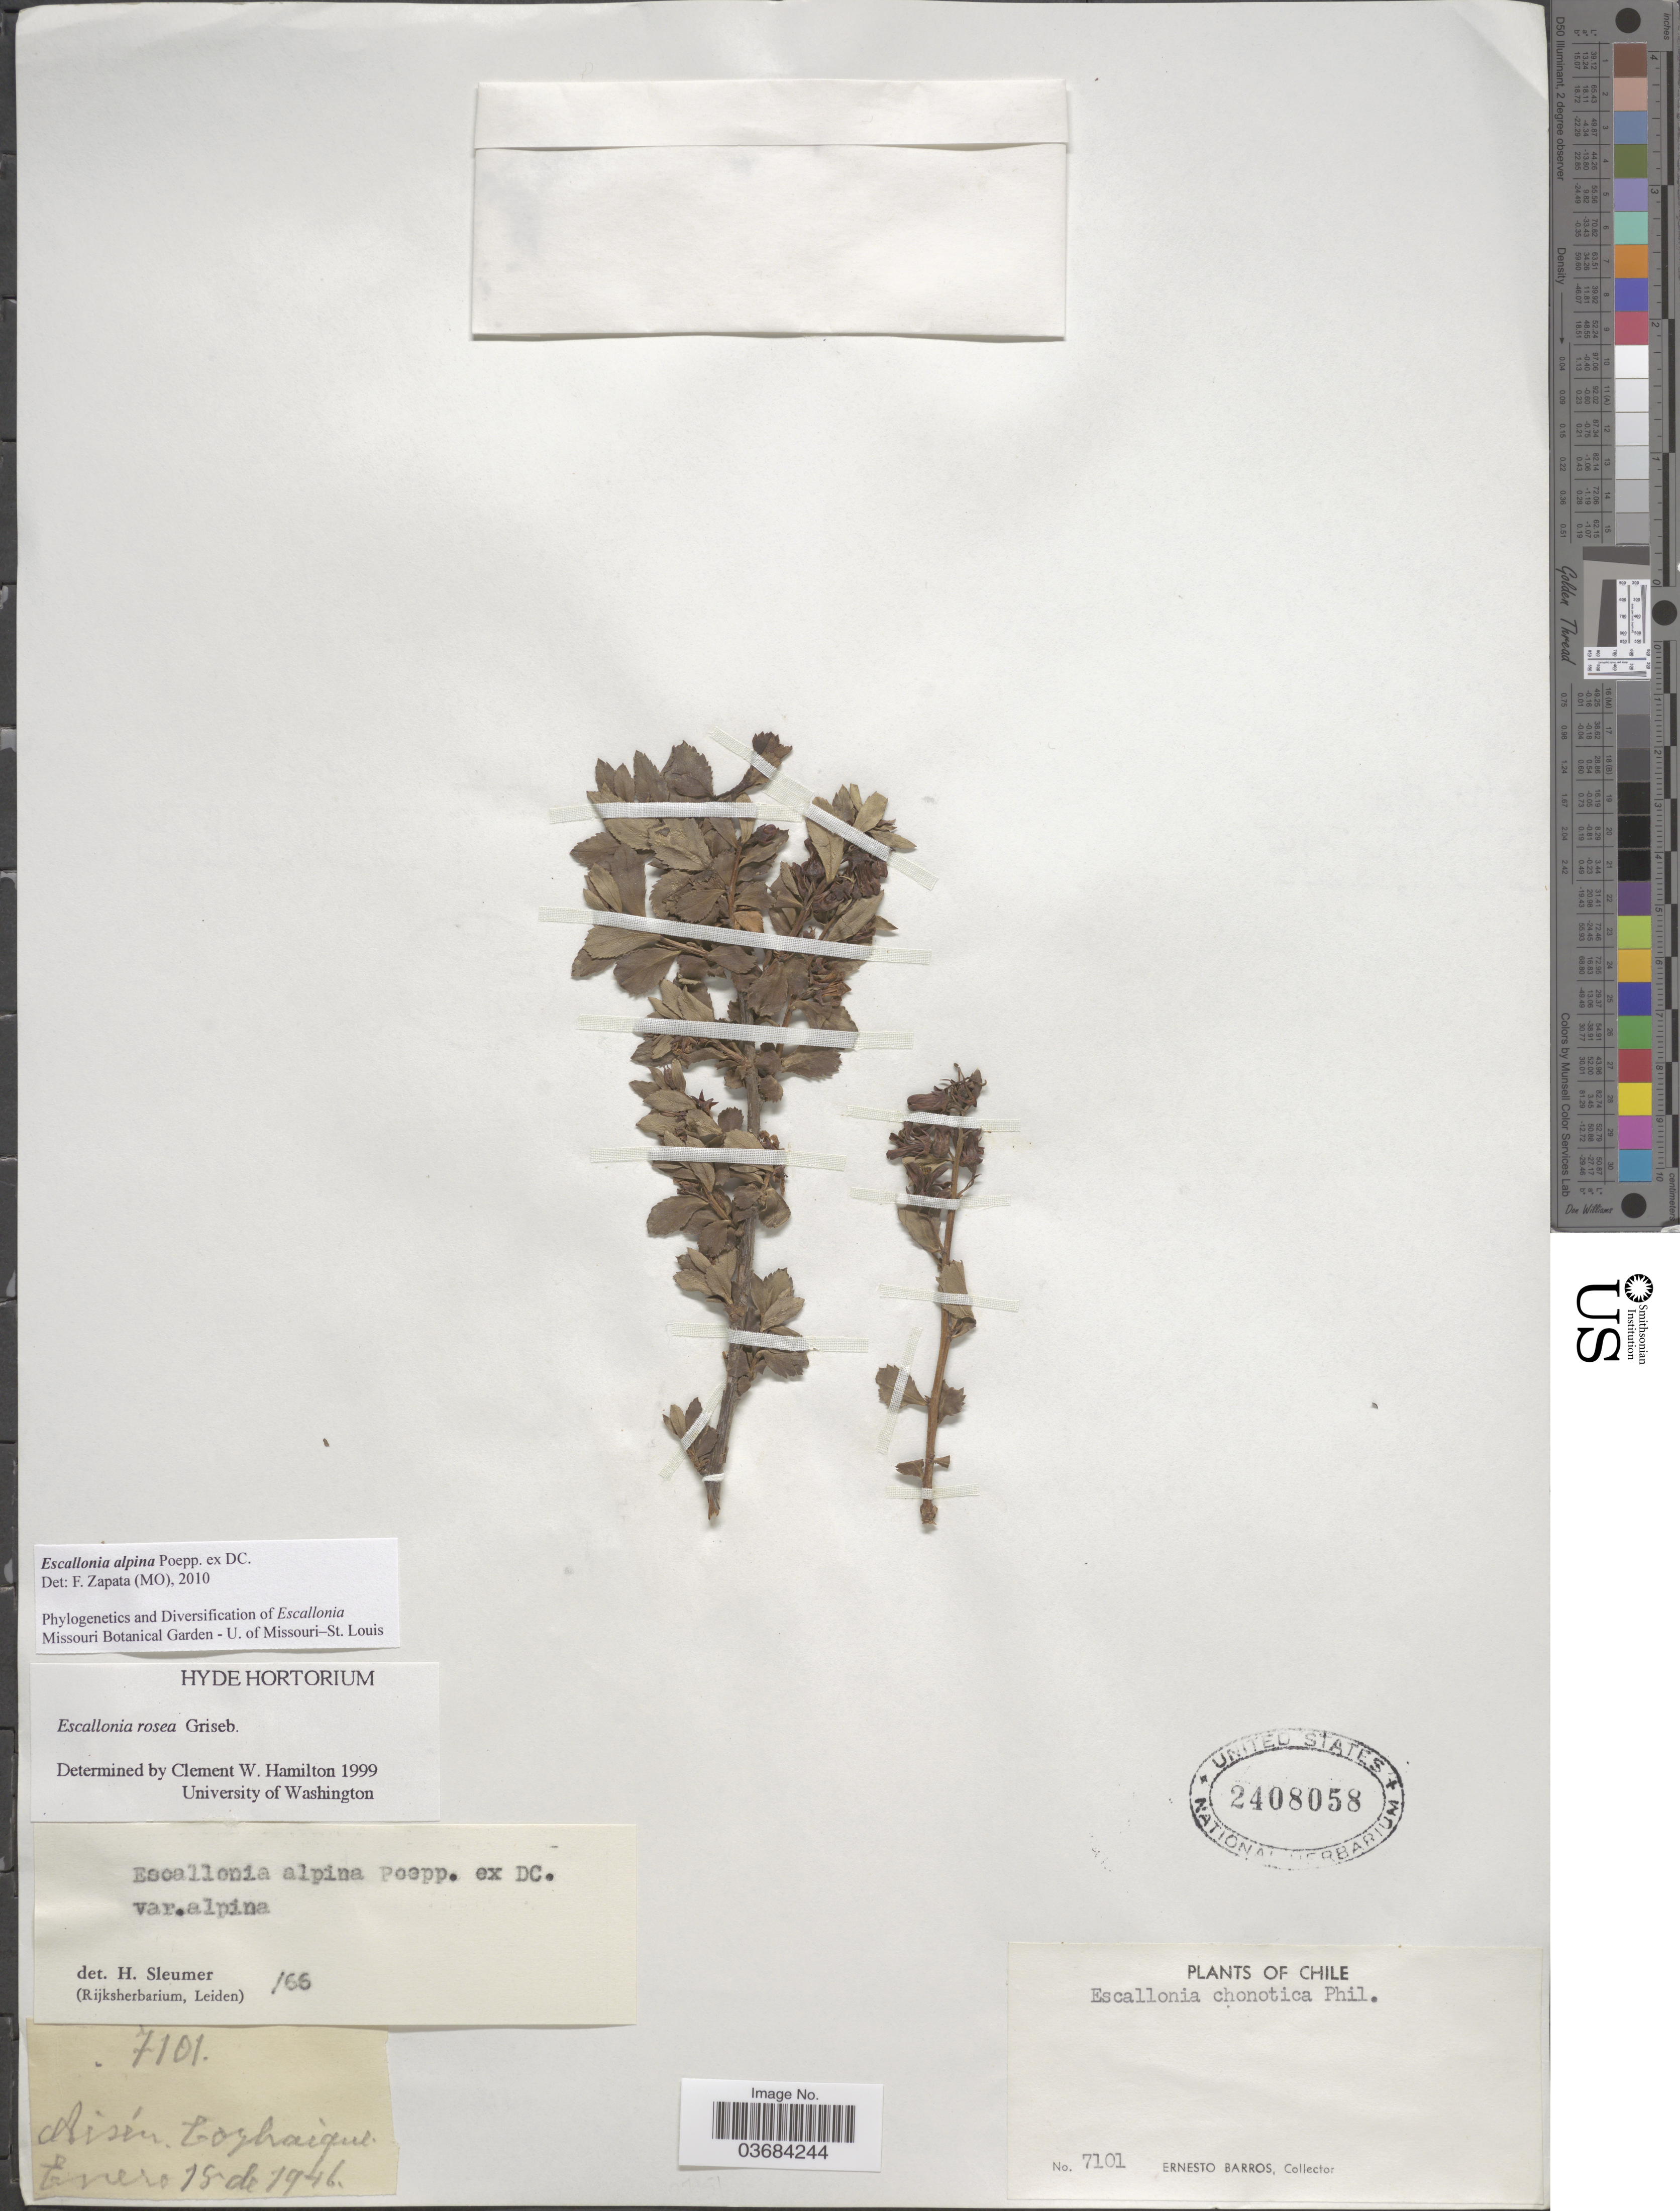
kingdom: Plantae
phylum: Tracheophyta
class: Magnoliopsida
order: Escalloniales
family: Escalloniaceae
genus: Escallonia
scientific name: Escallonia alpina var. alpina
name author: Poepp. ex DC.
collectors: E. Barros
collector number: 7101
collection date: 1946-01-18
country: Chile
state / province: Aisén (XI)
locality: Aisén. Coyhaique.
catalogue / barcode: US 2408058